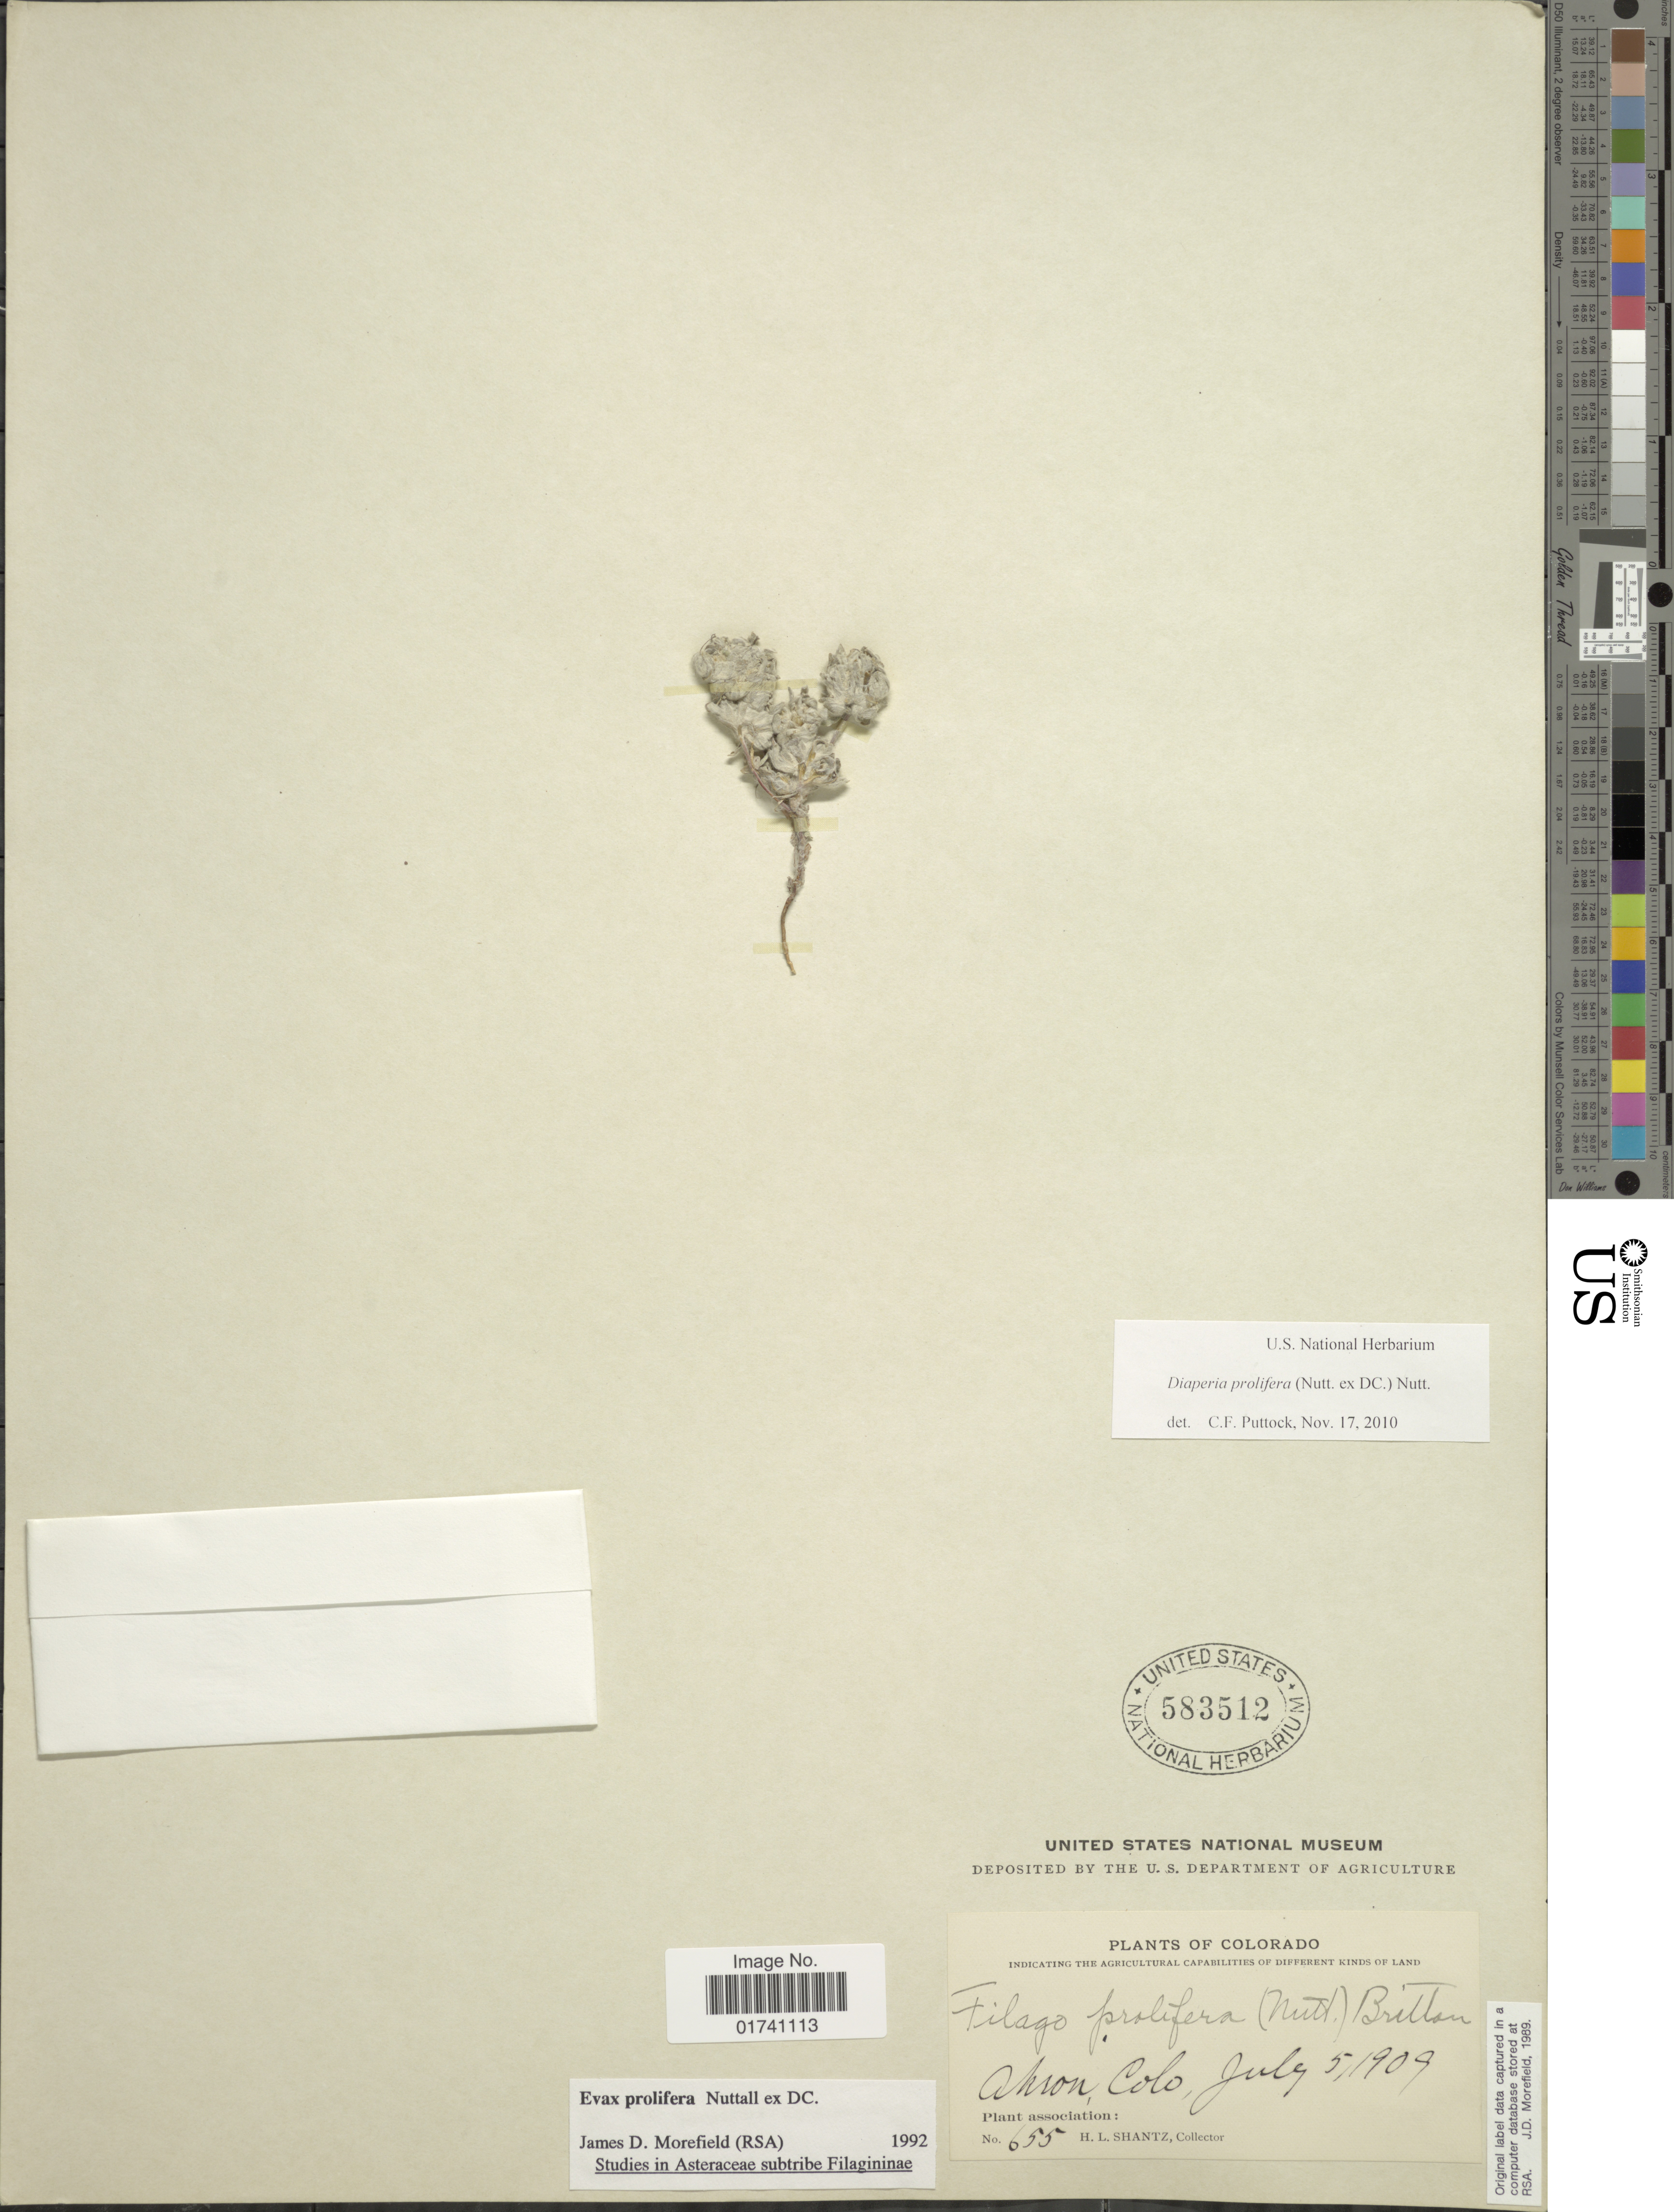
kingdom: Plantae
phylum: Tracheophyta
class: Magnoliopsida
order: Asterales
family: Asteraceae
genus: Diaperia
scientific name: Diaperia prolifera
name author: (Nutt. ex DC.) Morefield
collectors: H. Shantz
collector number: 655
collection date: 1909-07-05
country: United States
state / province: Colorado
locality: Akron Colo.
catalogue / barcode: US 583512